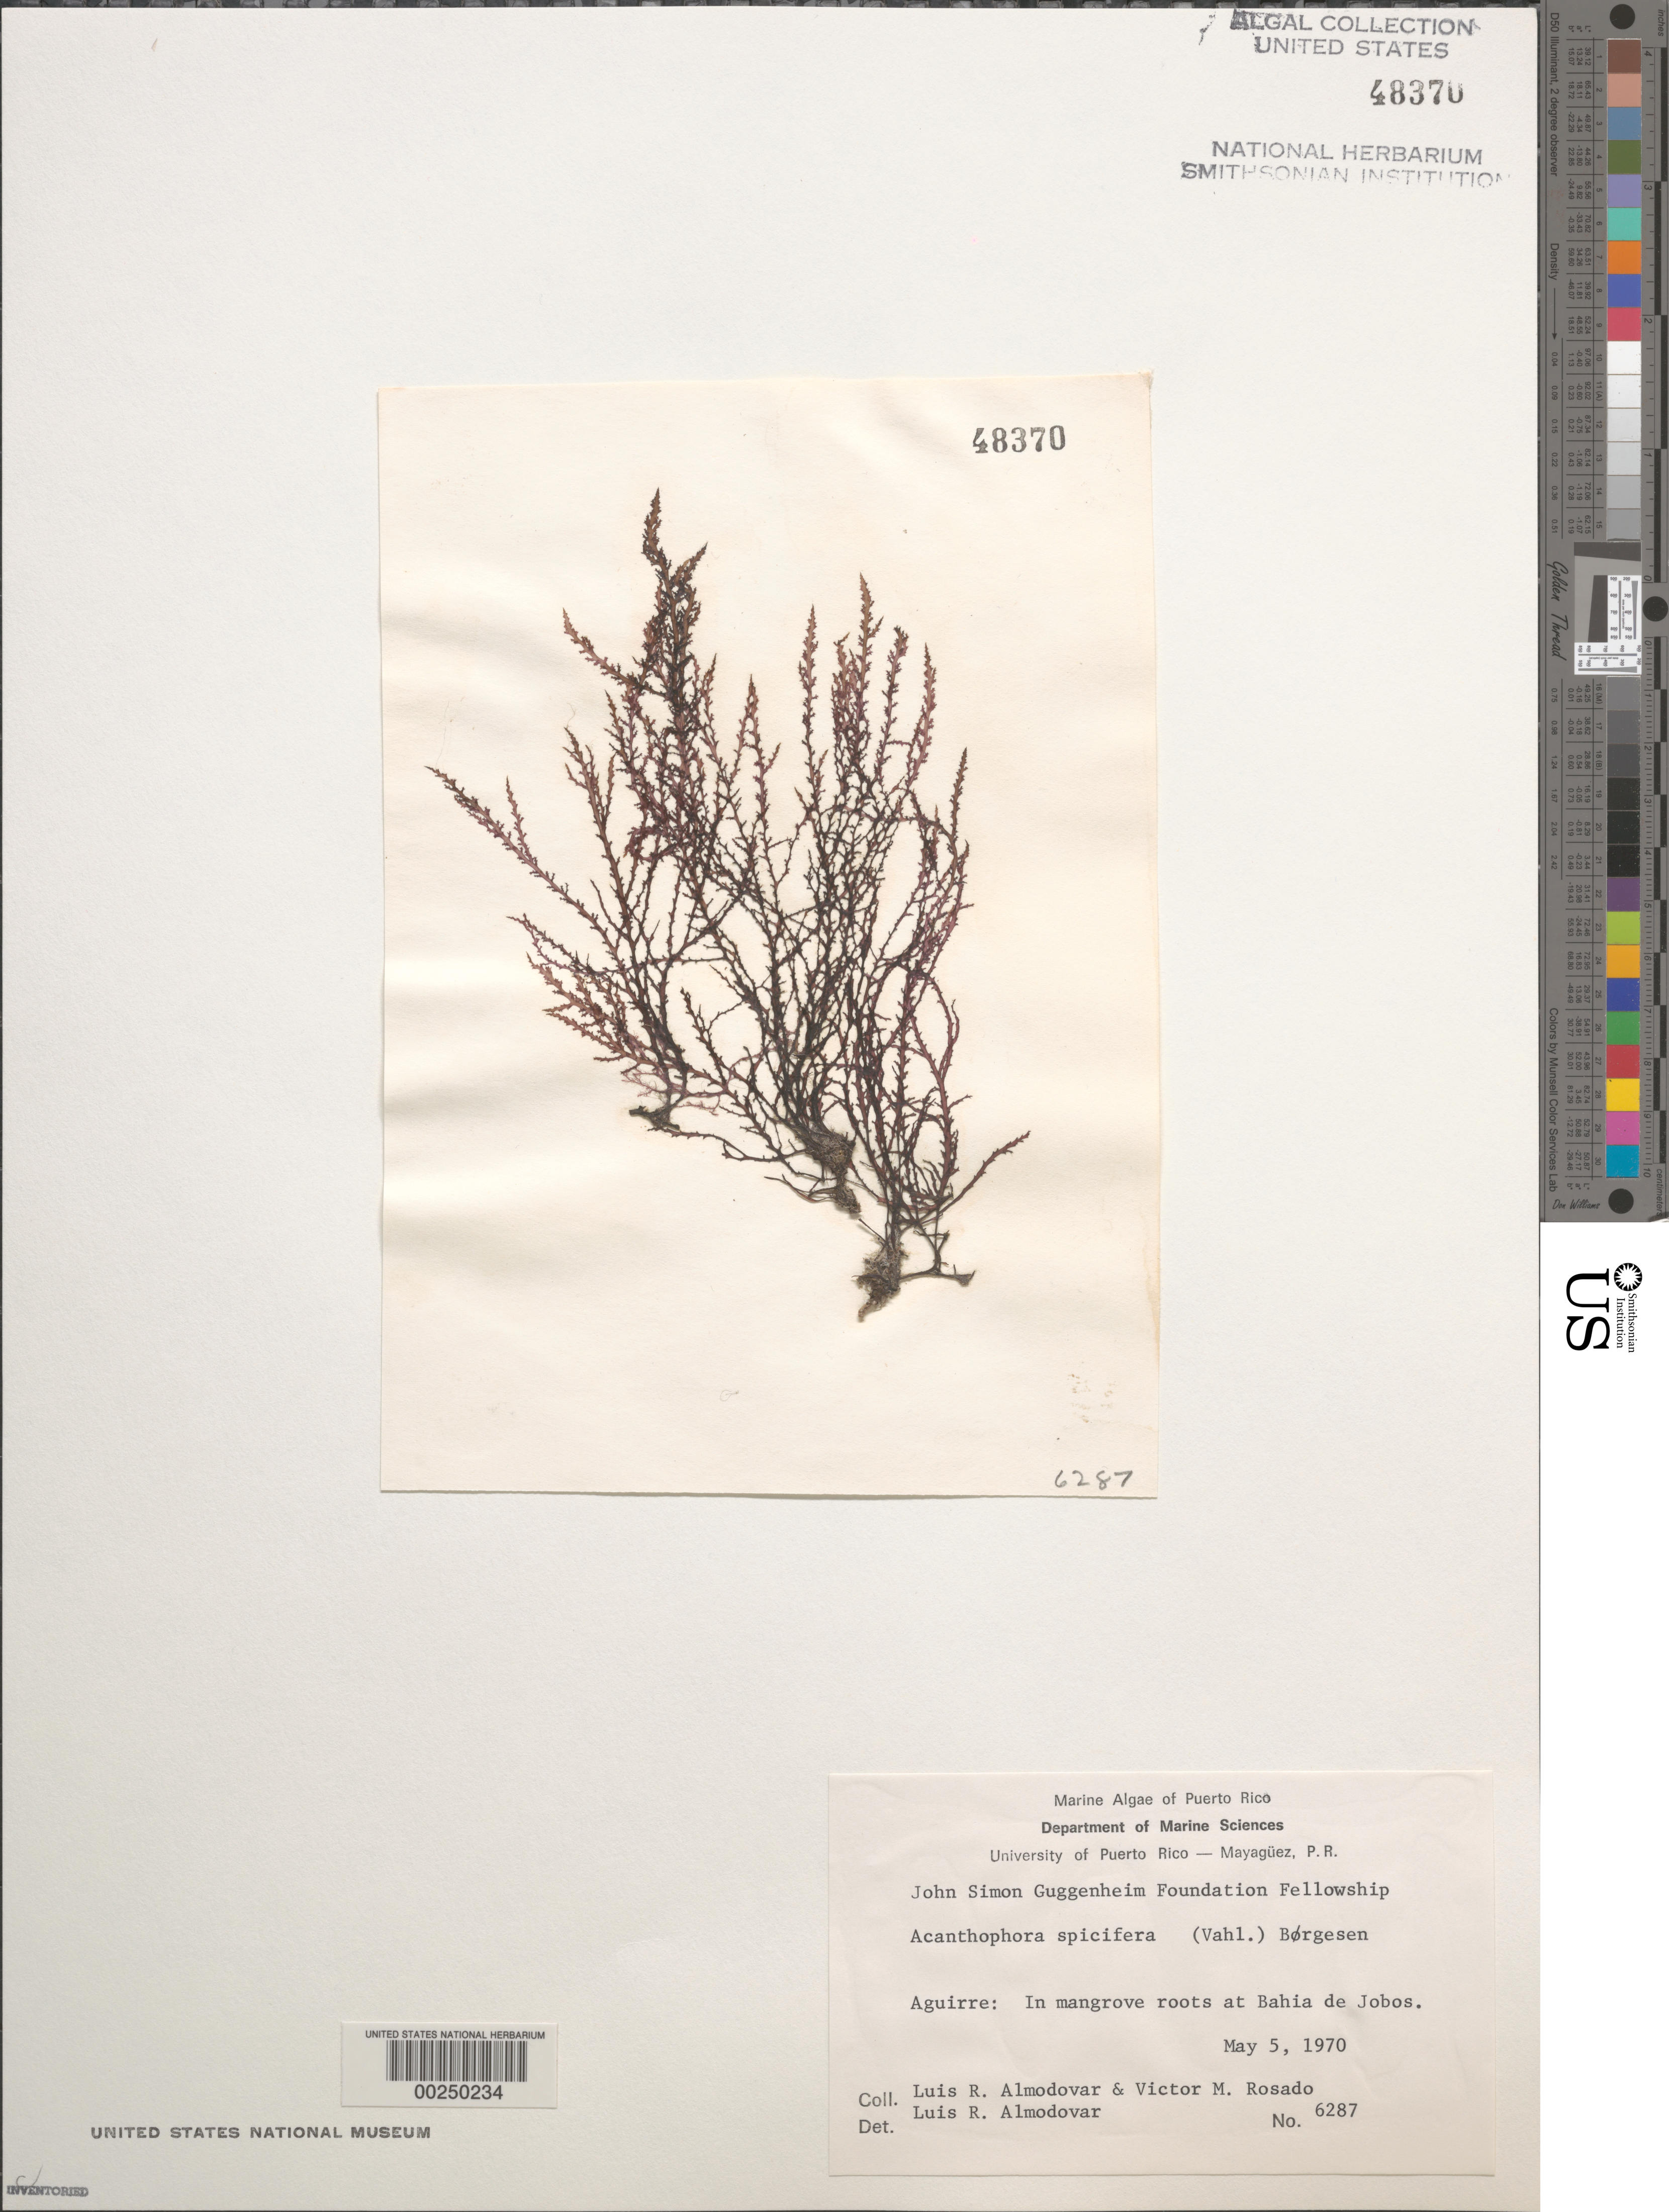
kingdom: Plantae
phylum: Rhodophyta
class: Florideophyceae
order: Ceramiales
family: Rhodomelaceae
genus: Acanthophora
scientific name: Acanthophora spicifera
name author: (Vahl) Børgesen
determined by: Almodovar, L. R.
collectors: L. Almodovar & V. Rosado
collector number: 6287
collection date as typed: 05 May 1970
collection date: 1970-05-05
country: Puerto Rico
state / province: Guayama / Salinas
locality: Aguirre, Bahia de Jobos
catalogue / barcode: US 48370